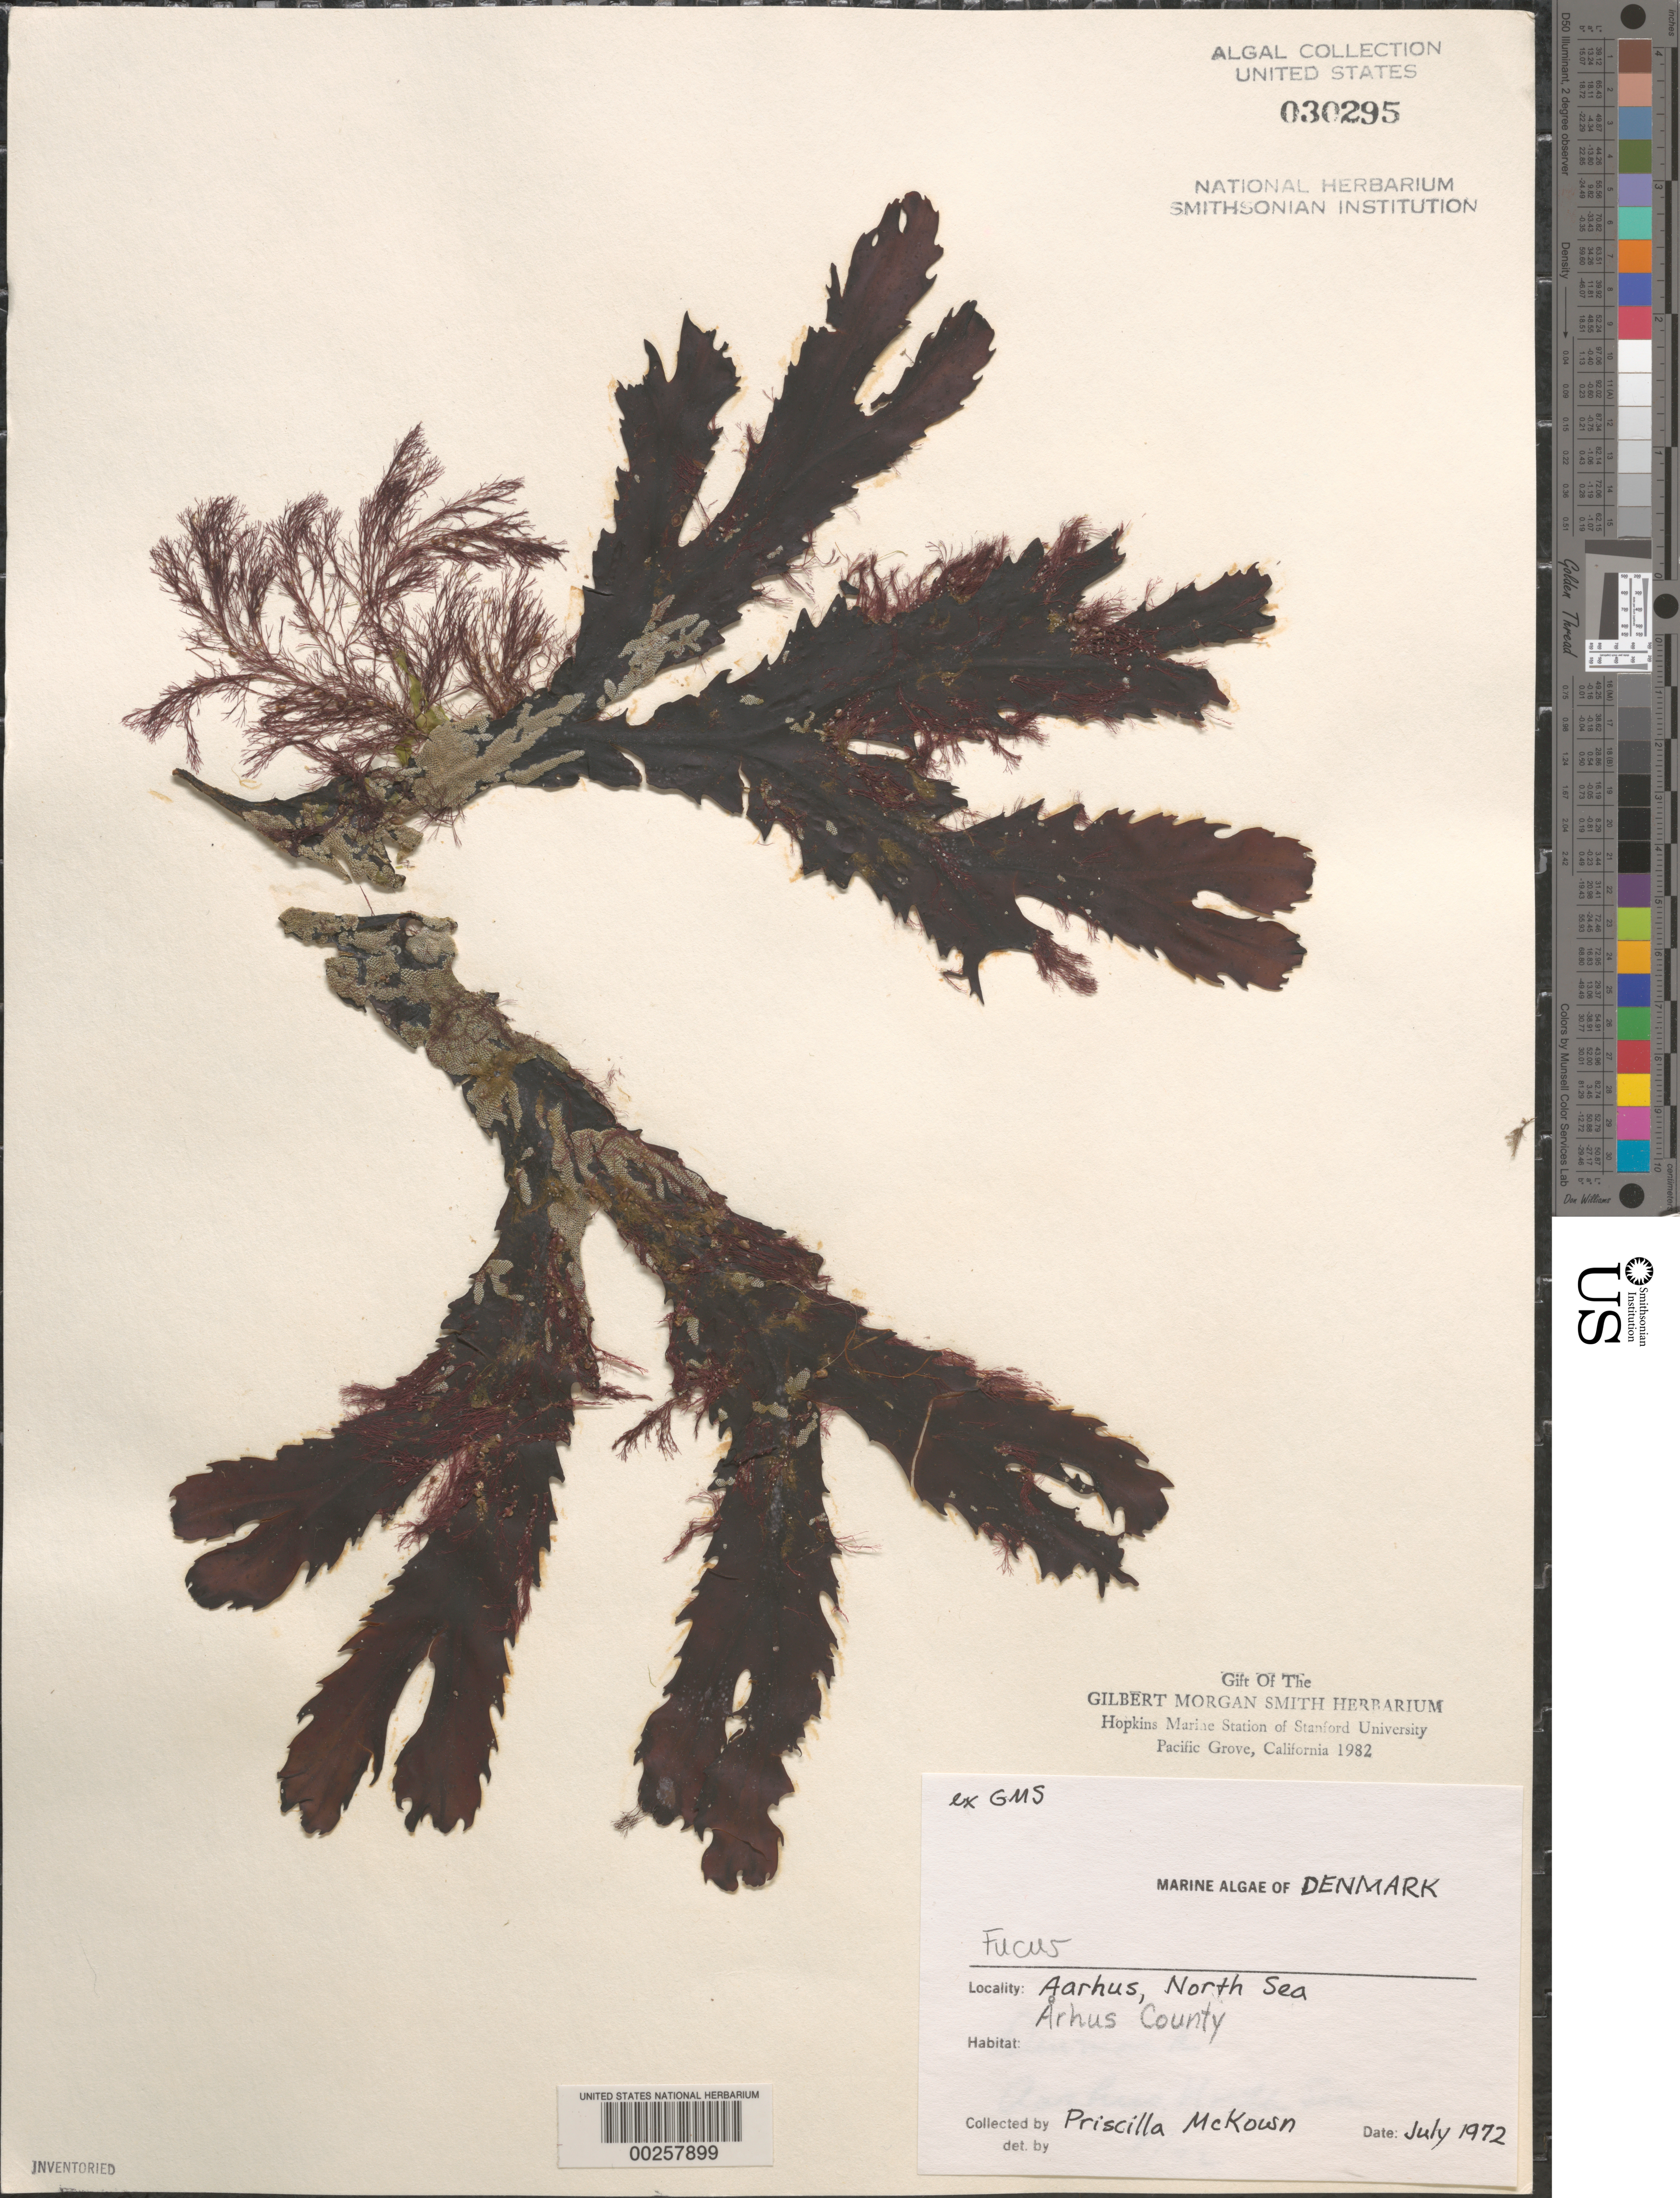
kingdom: Chromista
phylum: Ochrophyta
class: Phaeophyceae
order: Fucales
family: Fucaceae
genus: Fucus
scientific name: Fucus sp.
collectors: P. McKown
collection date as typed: Jul 1972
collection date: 1972-07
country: Denmark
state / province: Midtjylland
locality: Aarhus, North Sea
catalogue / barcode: US 30295